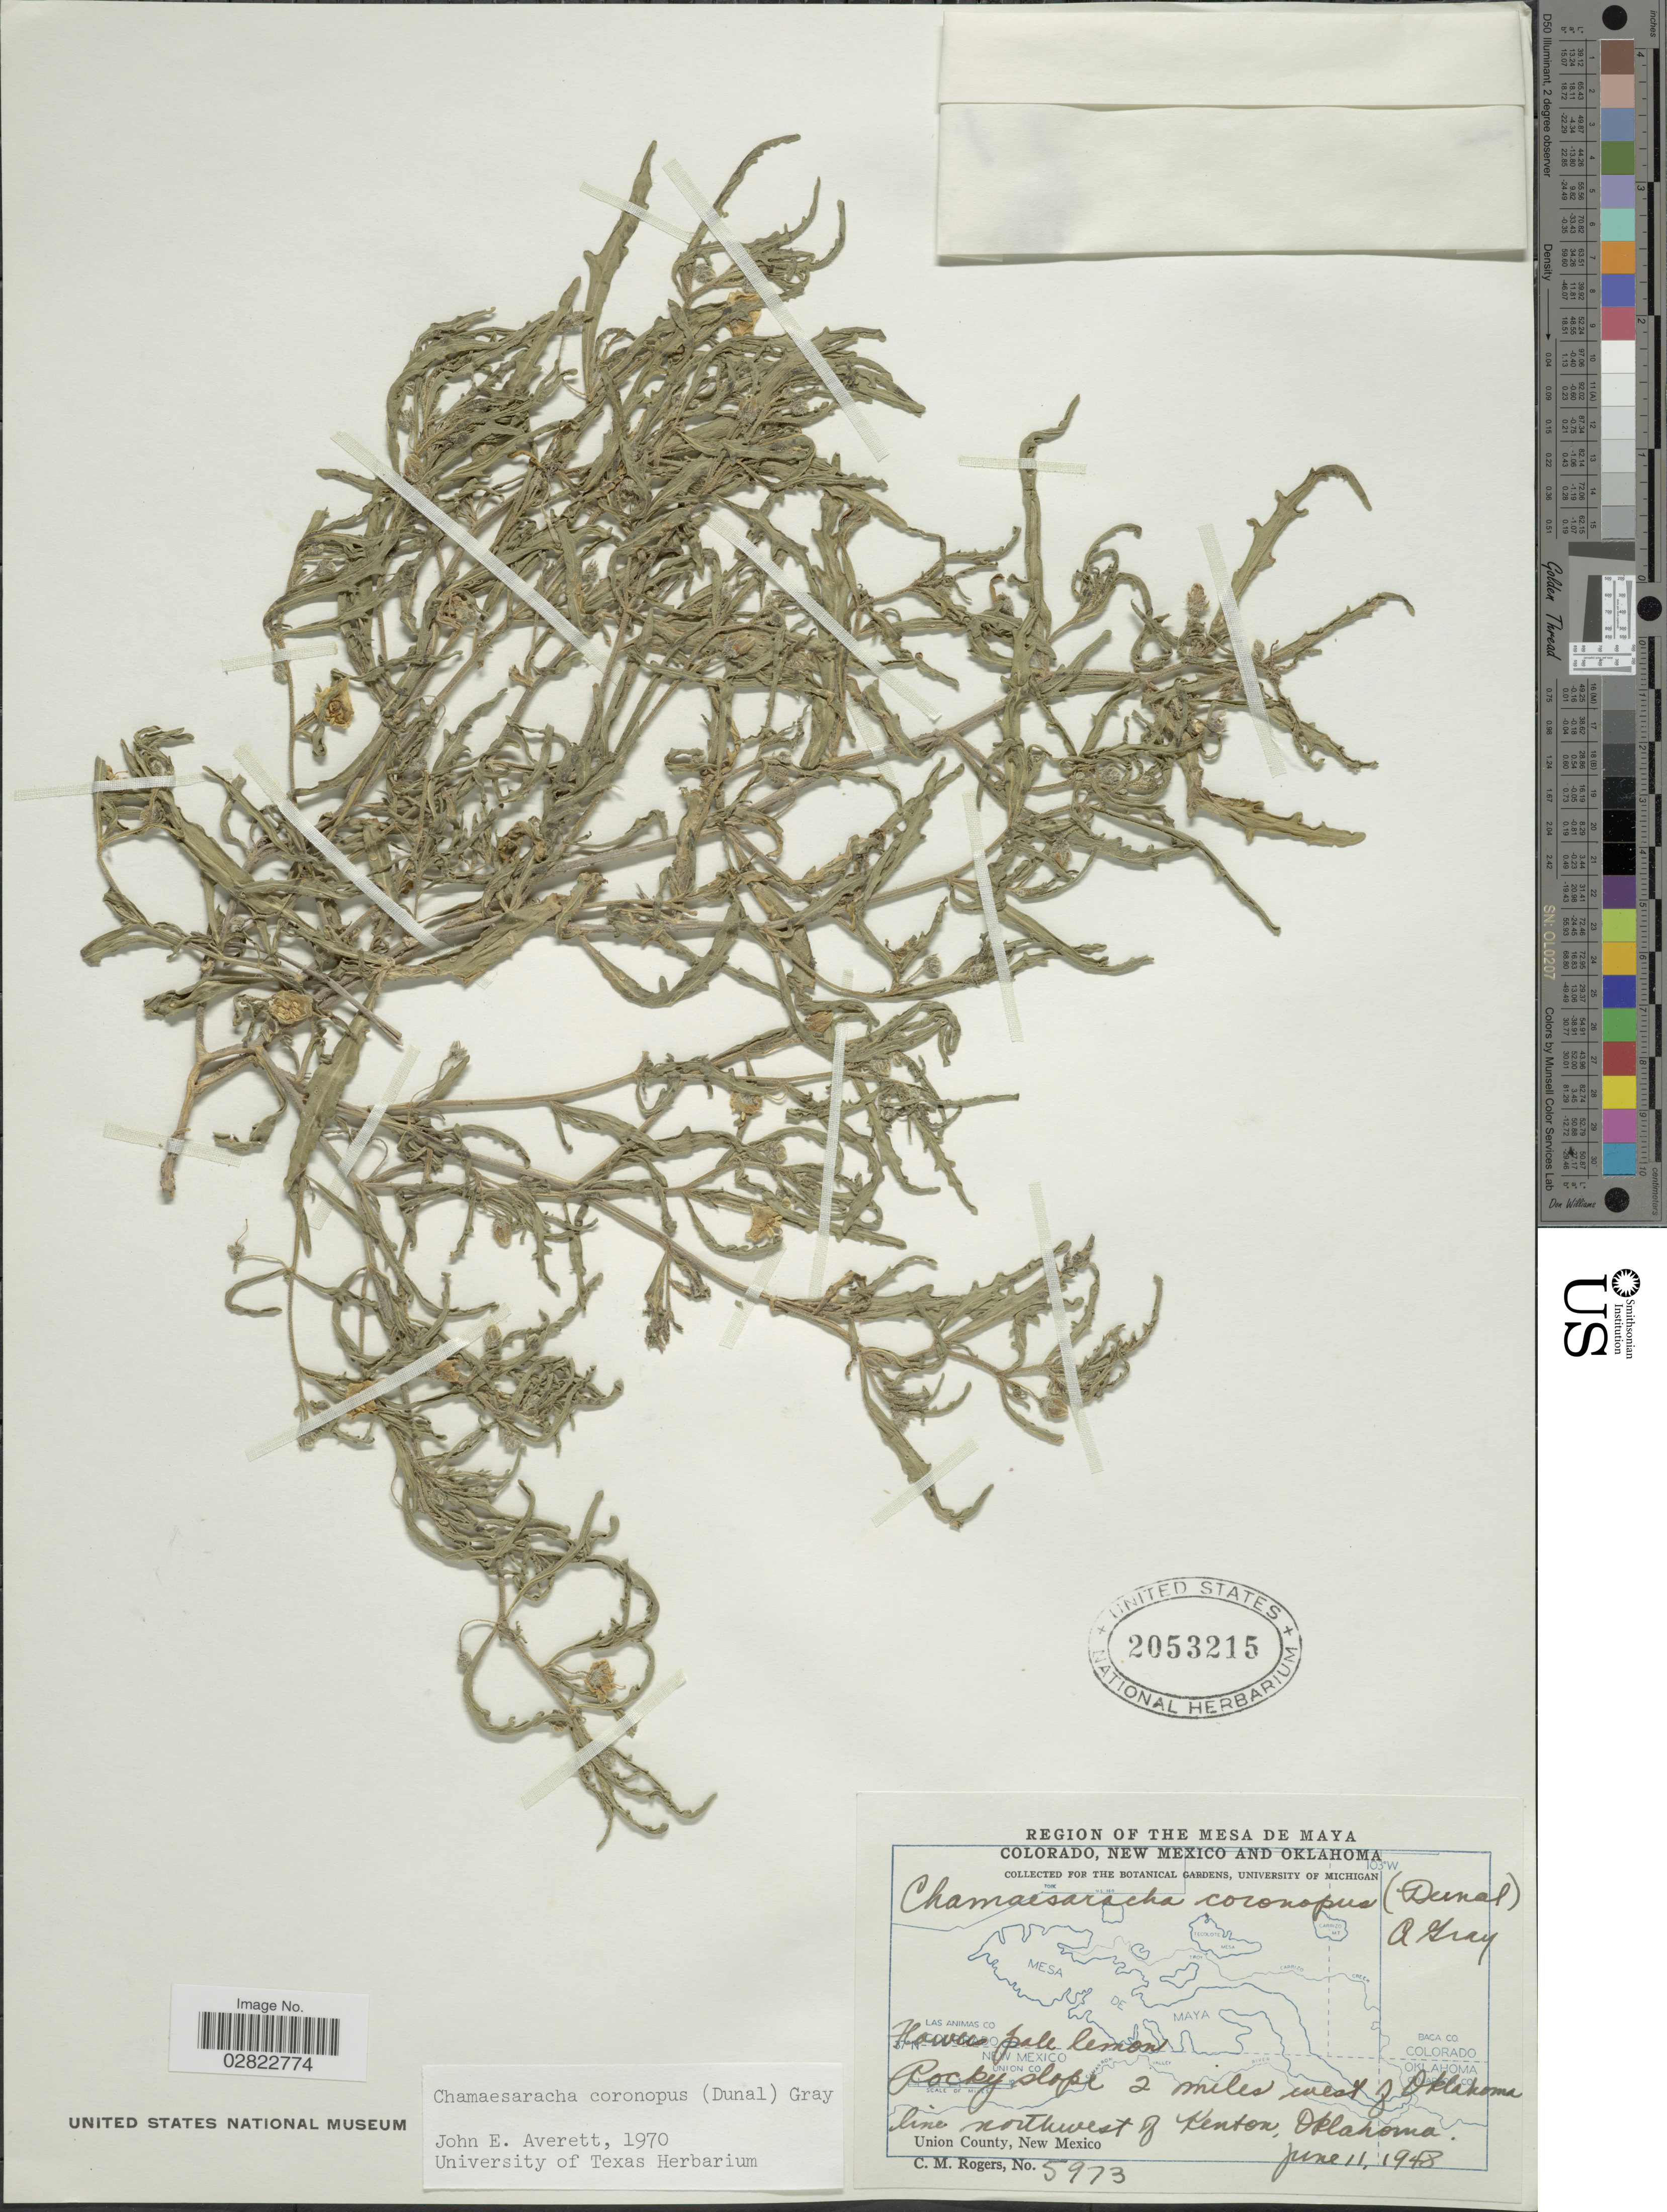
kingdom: Plantae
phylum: Tracheophyta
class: Magnoliopsida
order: Solanales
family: Solanaceae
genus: Chamaesaracha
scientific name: Chamaesaracha coronopus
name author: (Dunal) A. Gray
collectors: C. M. Rogers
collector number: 5973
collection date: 1948-06-11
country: United States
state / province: Oklahoma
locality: Region of the Mesa de Maya. Rocky slope 2 miles west of Oklahoma line northwest of Kenton.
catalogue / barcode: US 2053215